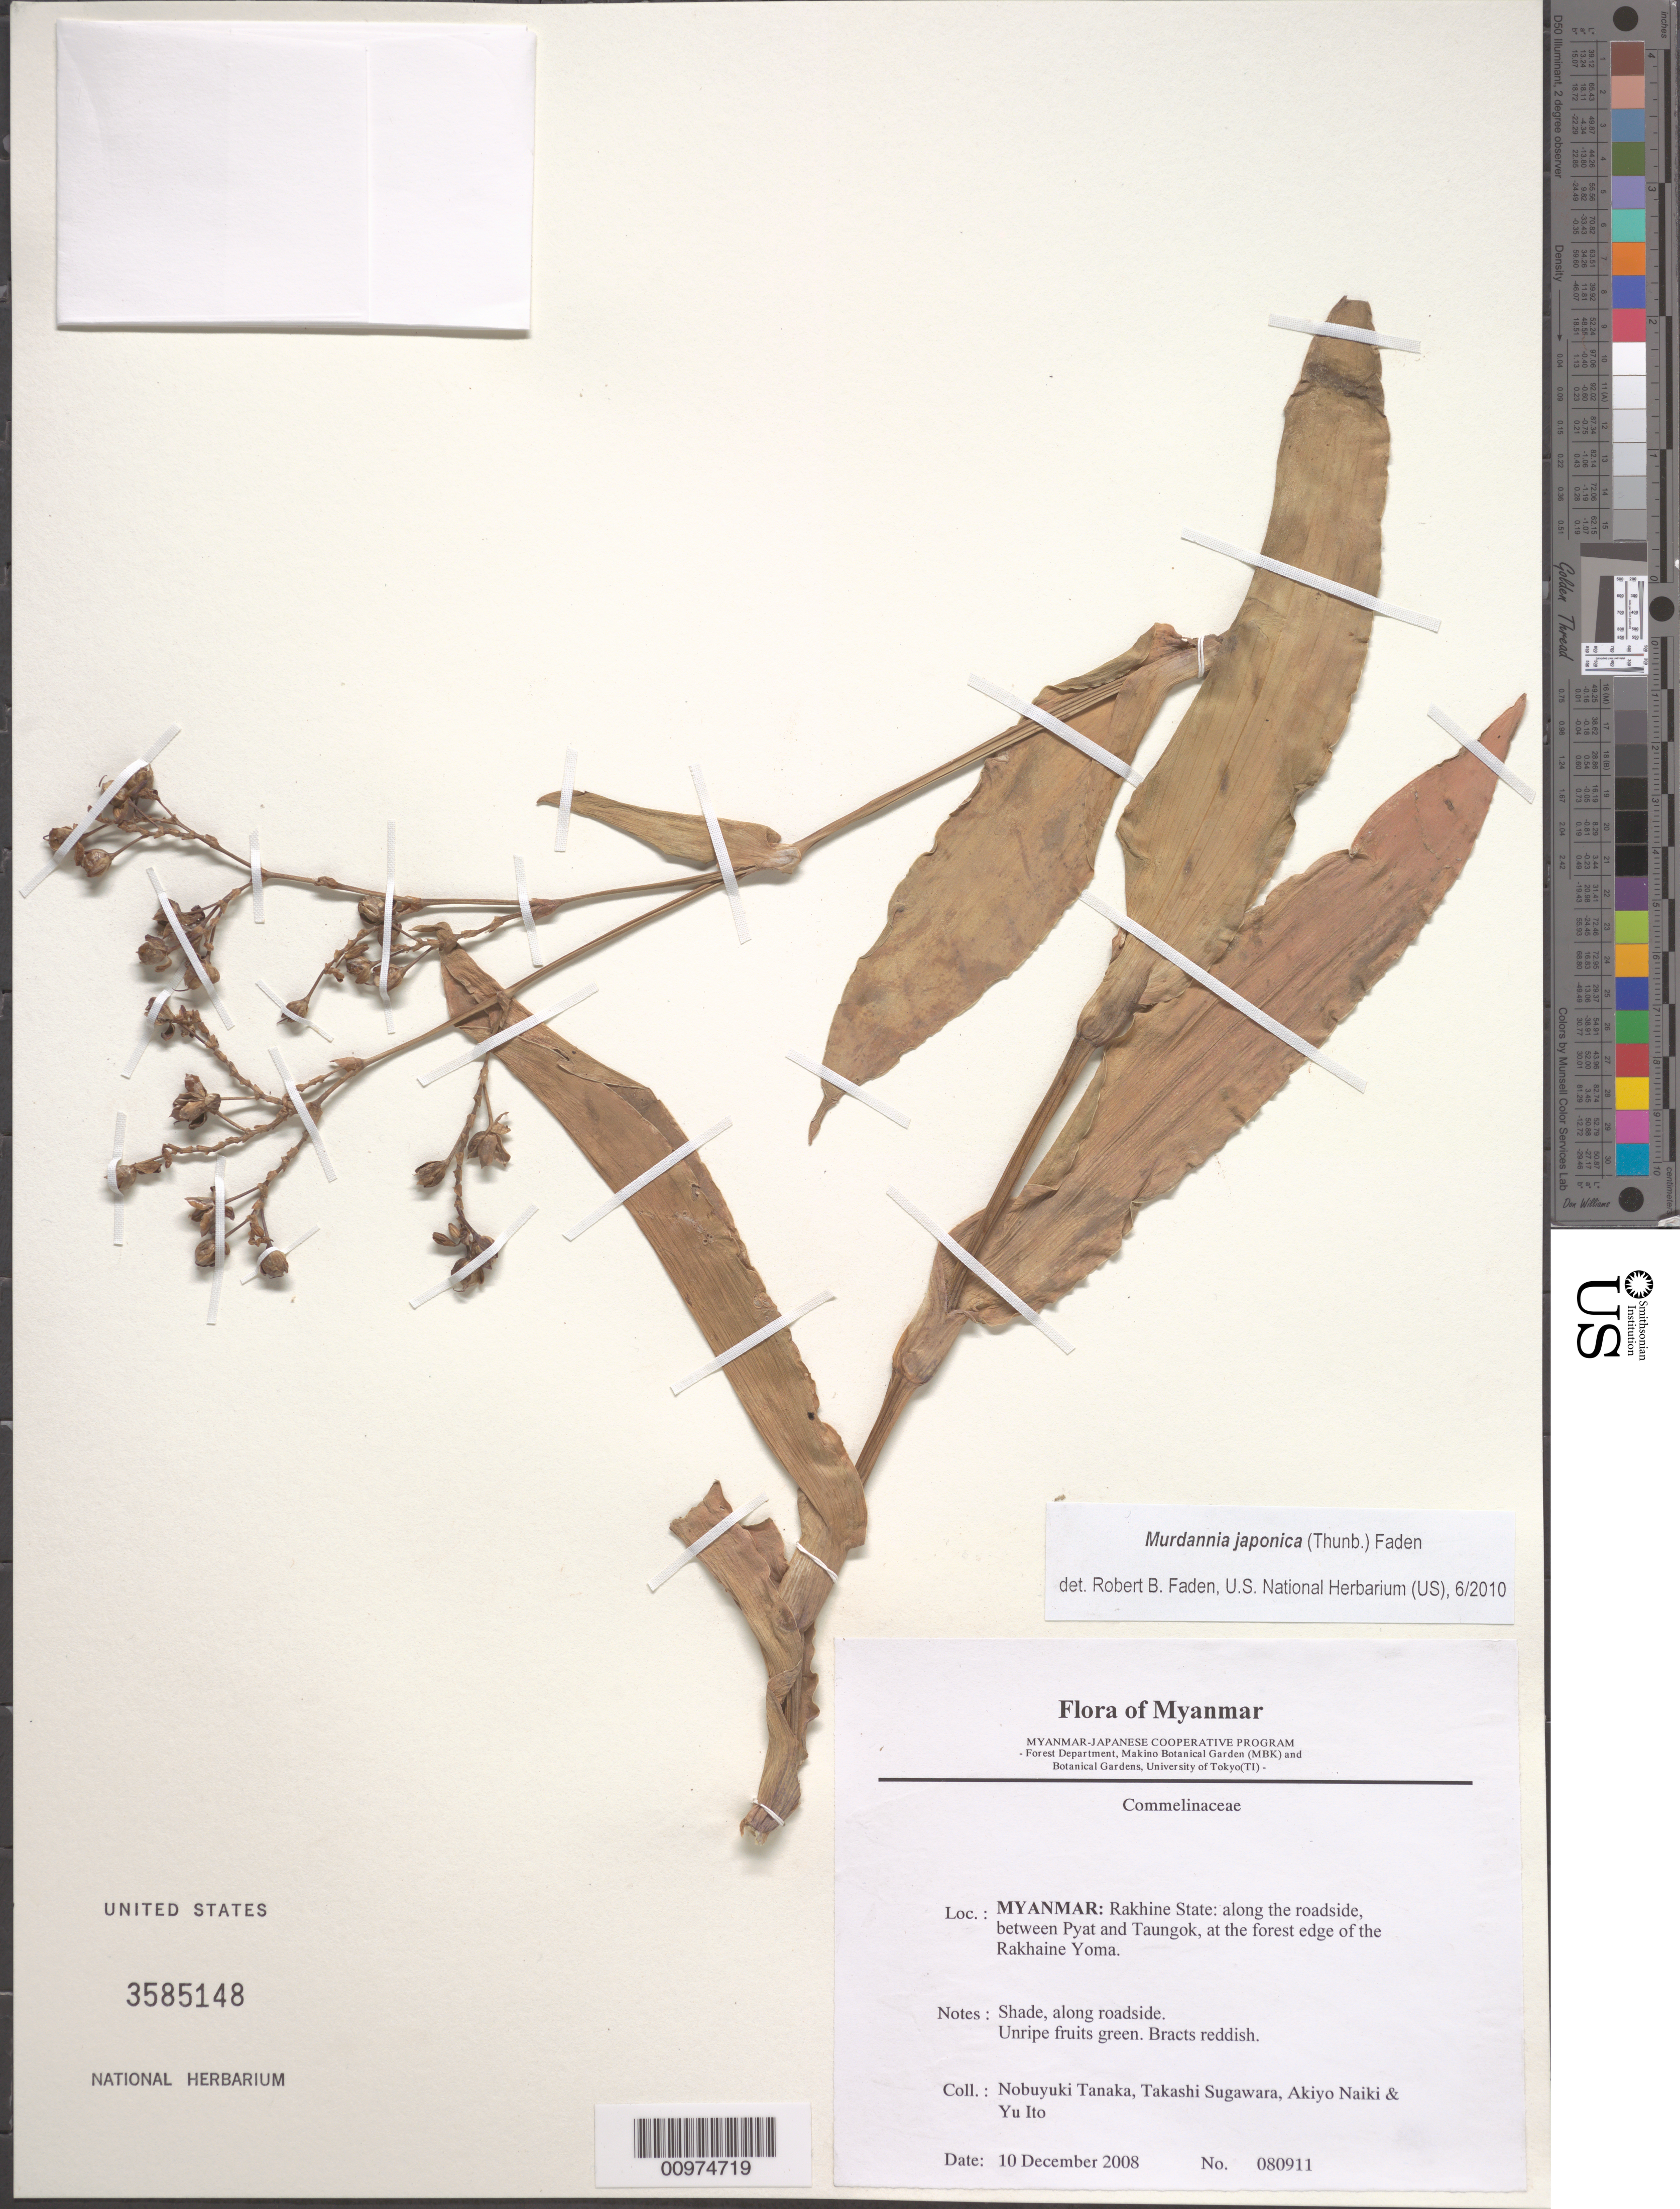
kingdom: Plantae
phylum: Tracheophyta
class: Liliopsida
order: Commelinales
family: Commelinaceae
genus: Murdannia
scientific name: Murdannia japonica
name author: (Thunb.) Faden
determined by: Faden, Robert B., (US), Smithsonian Institution - National Museum of Natural History (UNITED STATES)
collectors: N. Tanaka et al.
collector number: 080911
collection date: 2008-12-10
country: Myanmar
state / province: Rakhine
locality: along the roadside, between Pyat and Taungok, at the forest edge of the Rakhaine Yoma.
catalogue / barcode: US 3585148